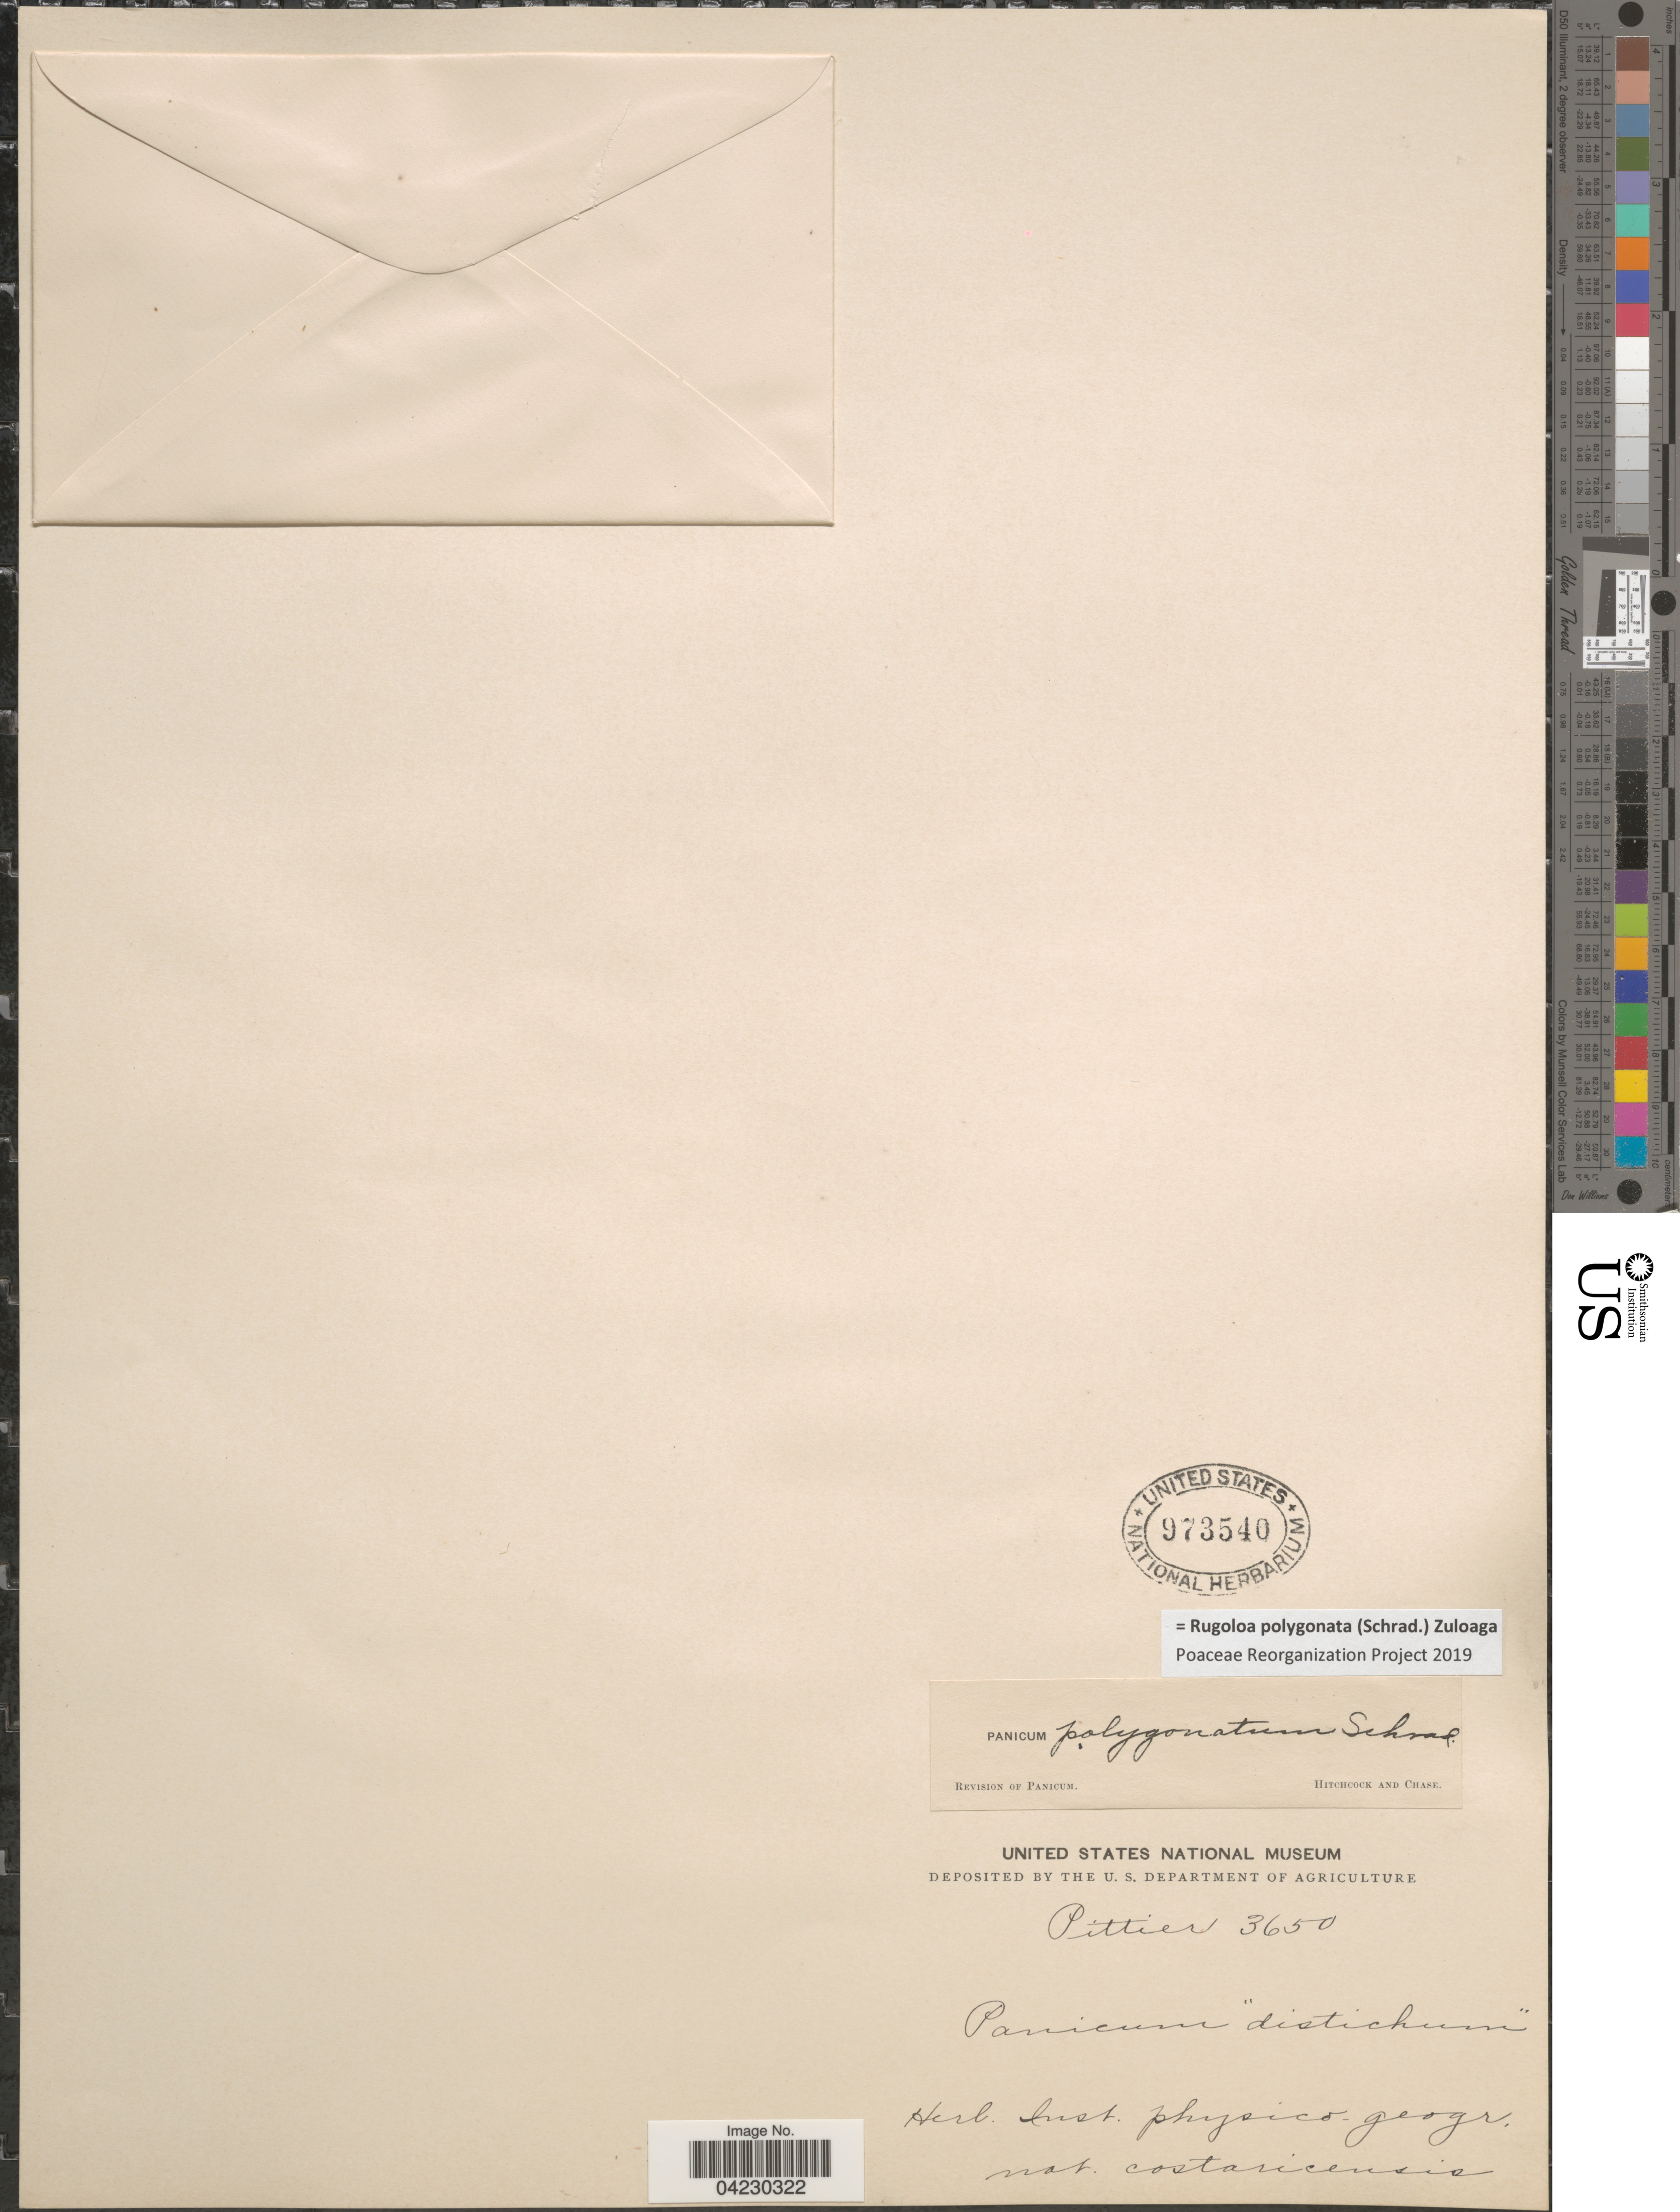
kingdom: Plantae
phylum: Tracheophyta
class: Liliopsida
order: Poales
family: Poaceae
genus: Rugoloa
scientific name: Rugoloa polygonata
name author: (Schrad.) Zuloaga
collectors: Pittier, --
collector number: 3650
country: Costa Rica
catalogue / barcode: US 973540